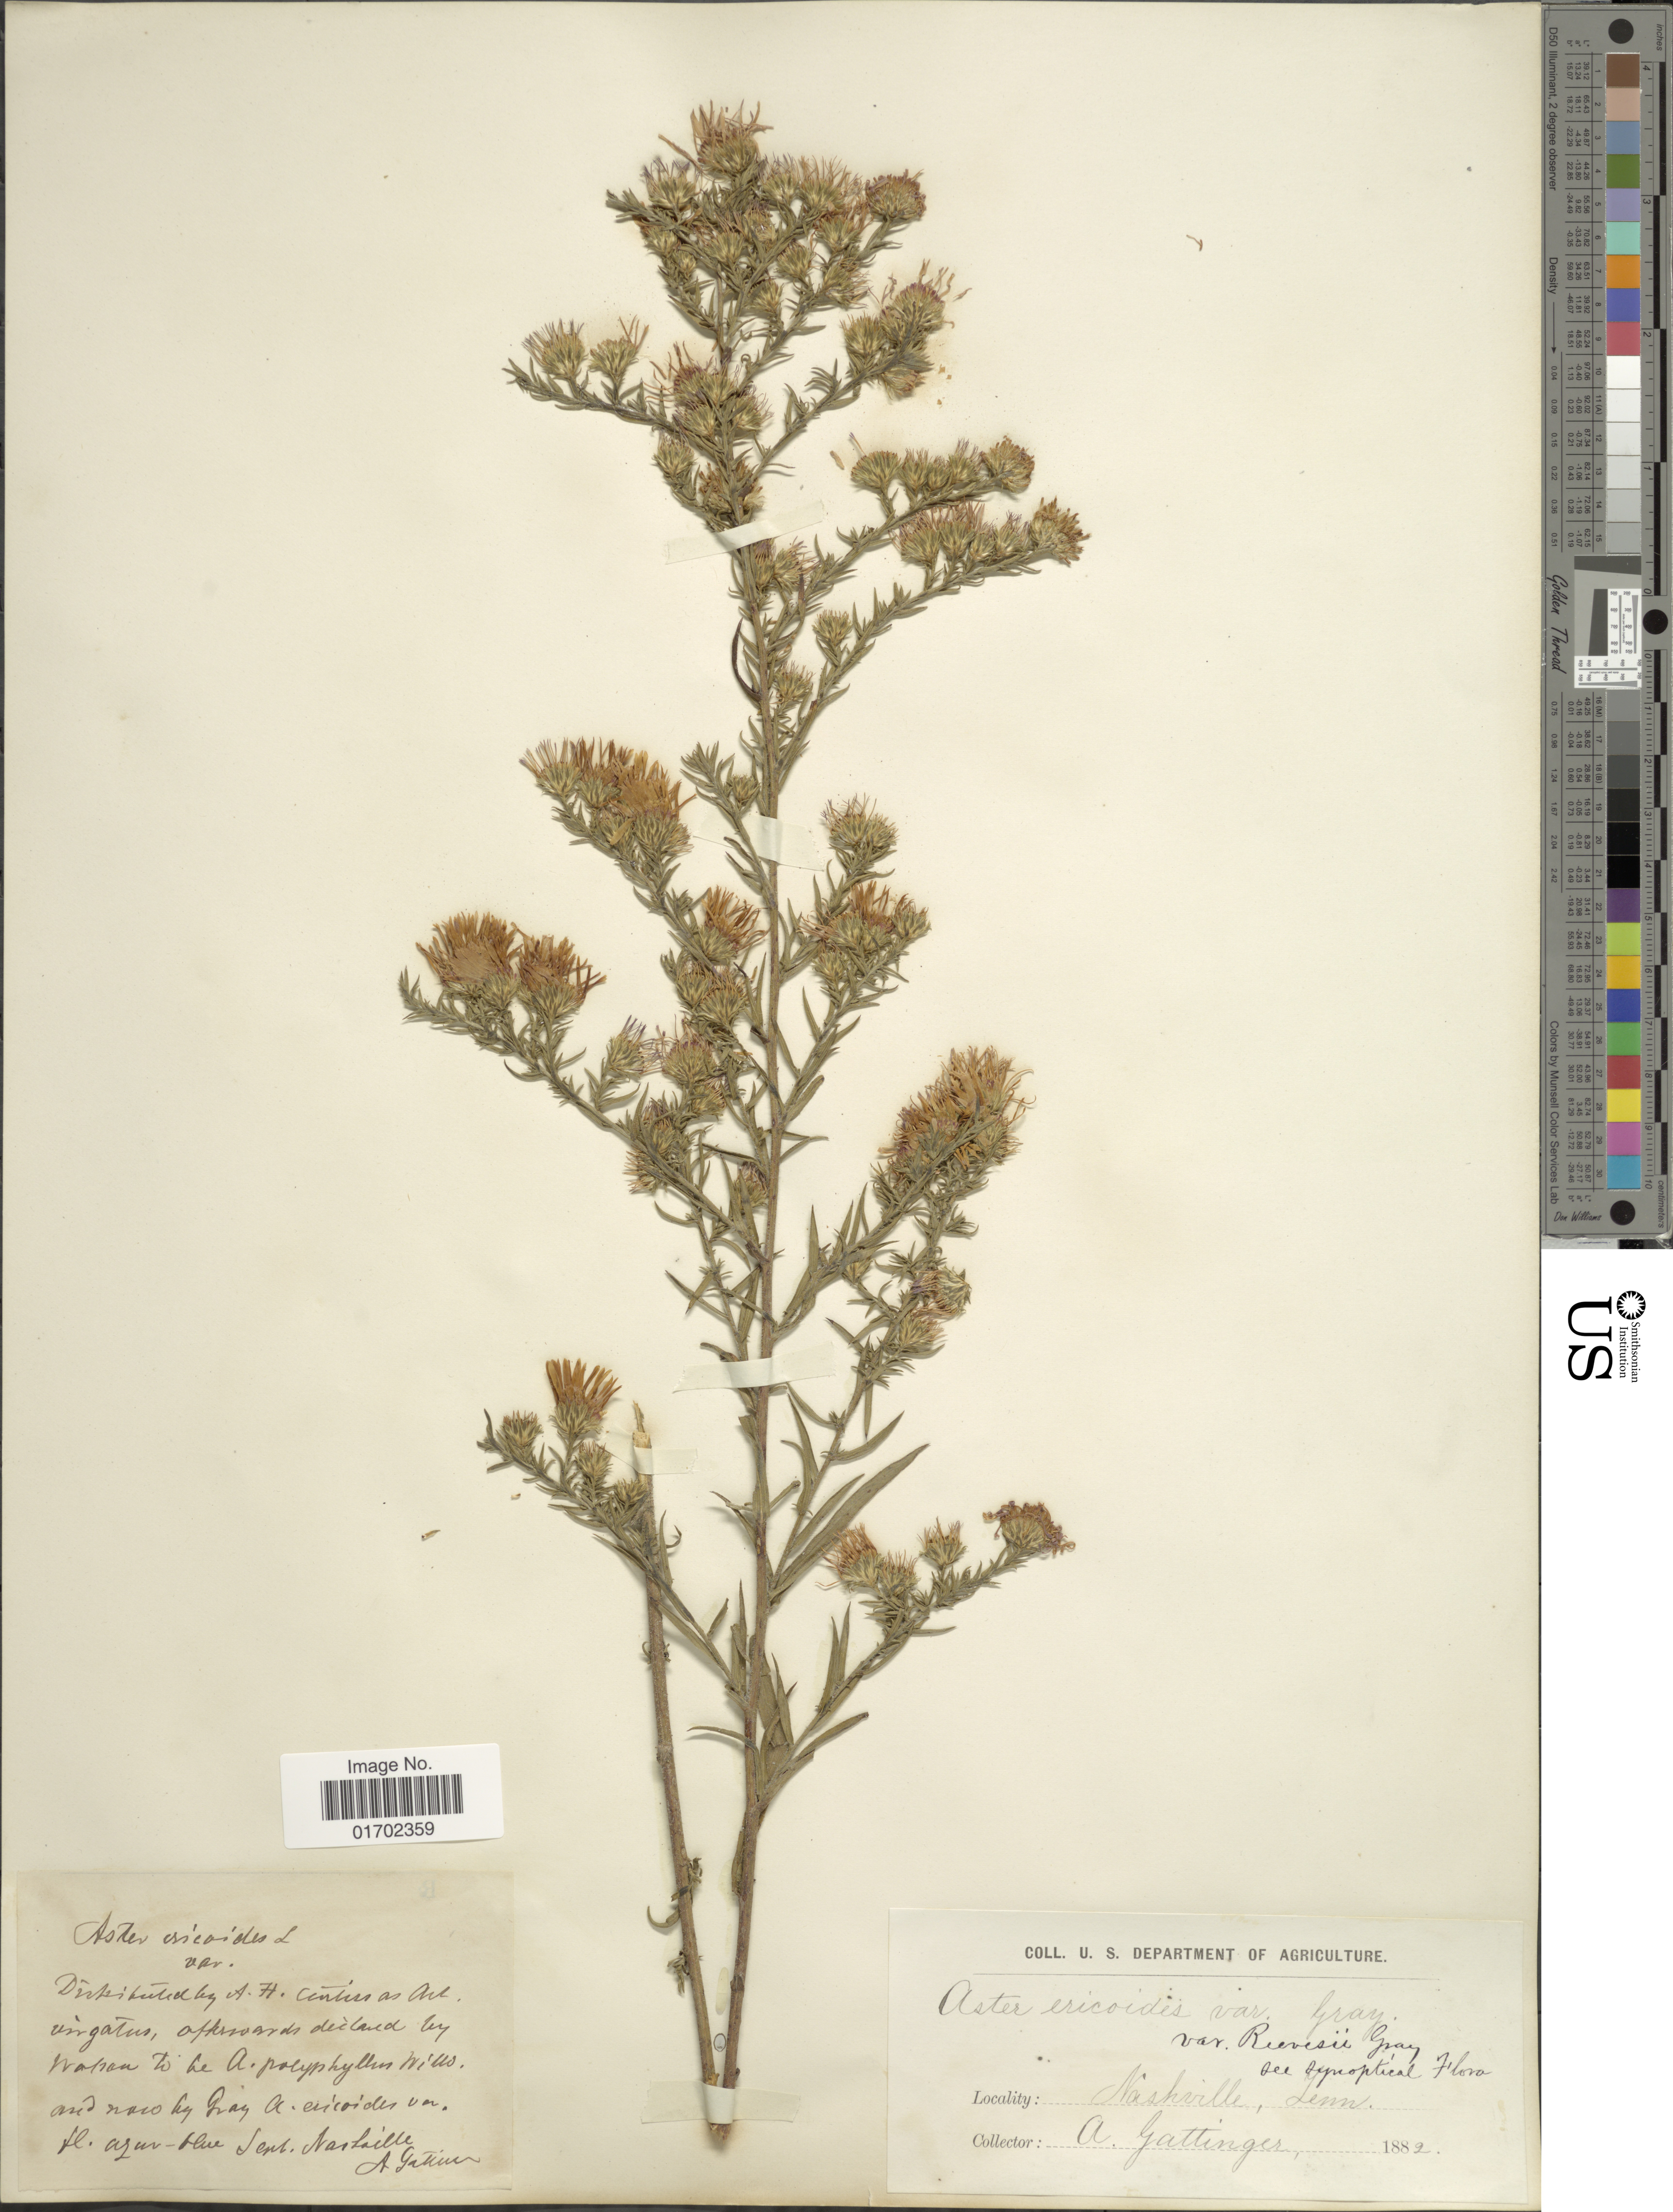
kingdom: Plantae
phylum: Tracheophyta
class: Magnoliopsida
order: Asterales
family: Asteraceae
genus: Symphyotrichum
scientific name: Symphyotrichum ericoides var. ericoides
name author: (L.) G.L. Nesom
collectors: A. Gattinger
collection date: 1882-09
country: United States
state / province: Tennessee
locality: Nashville